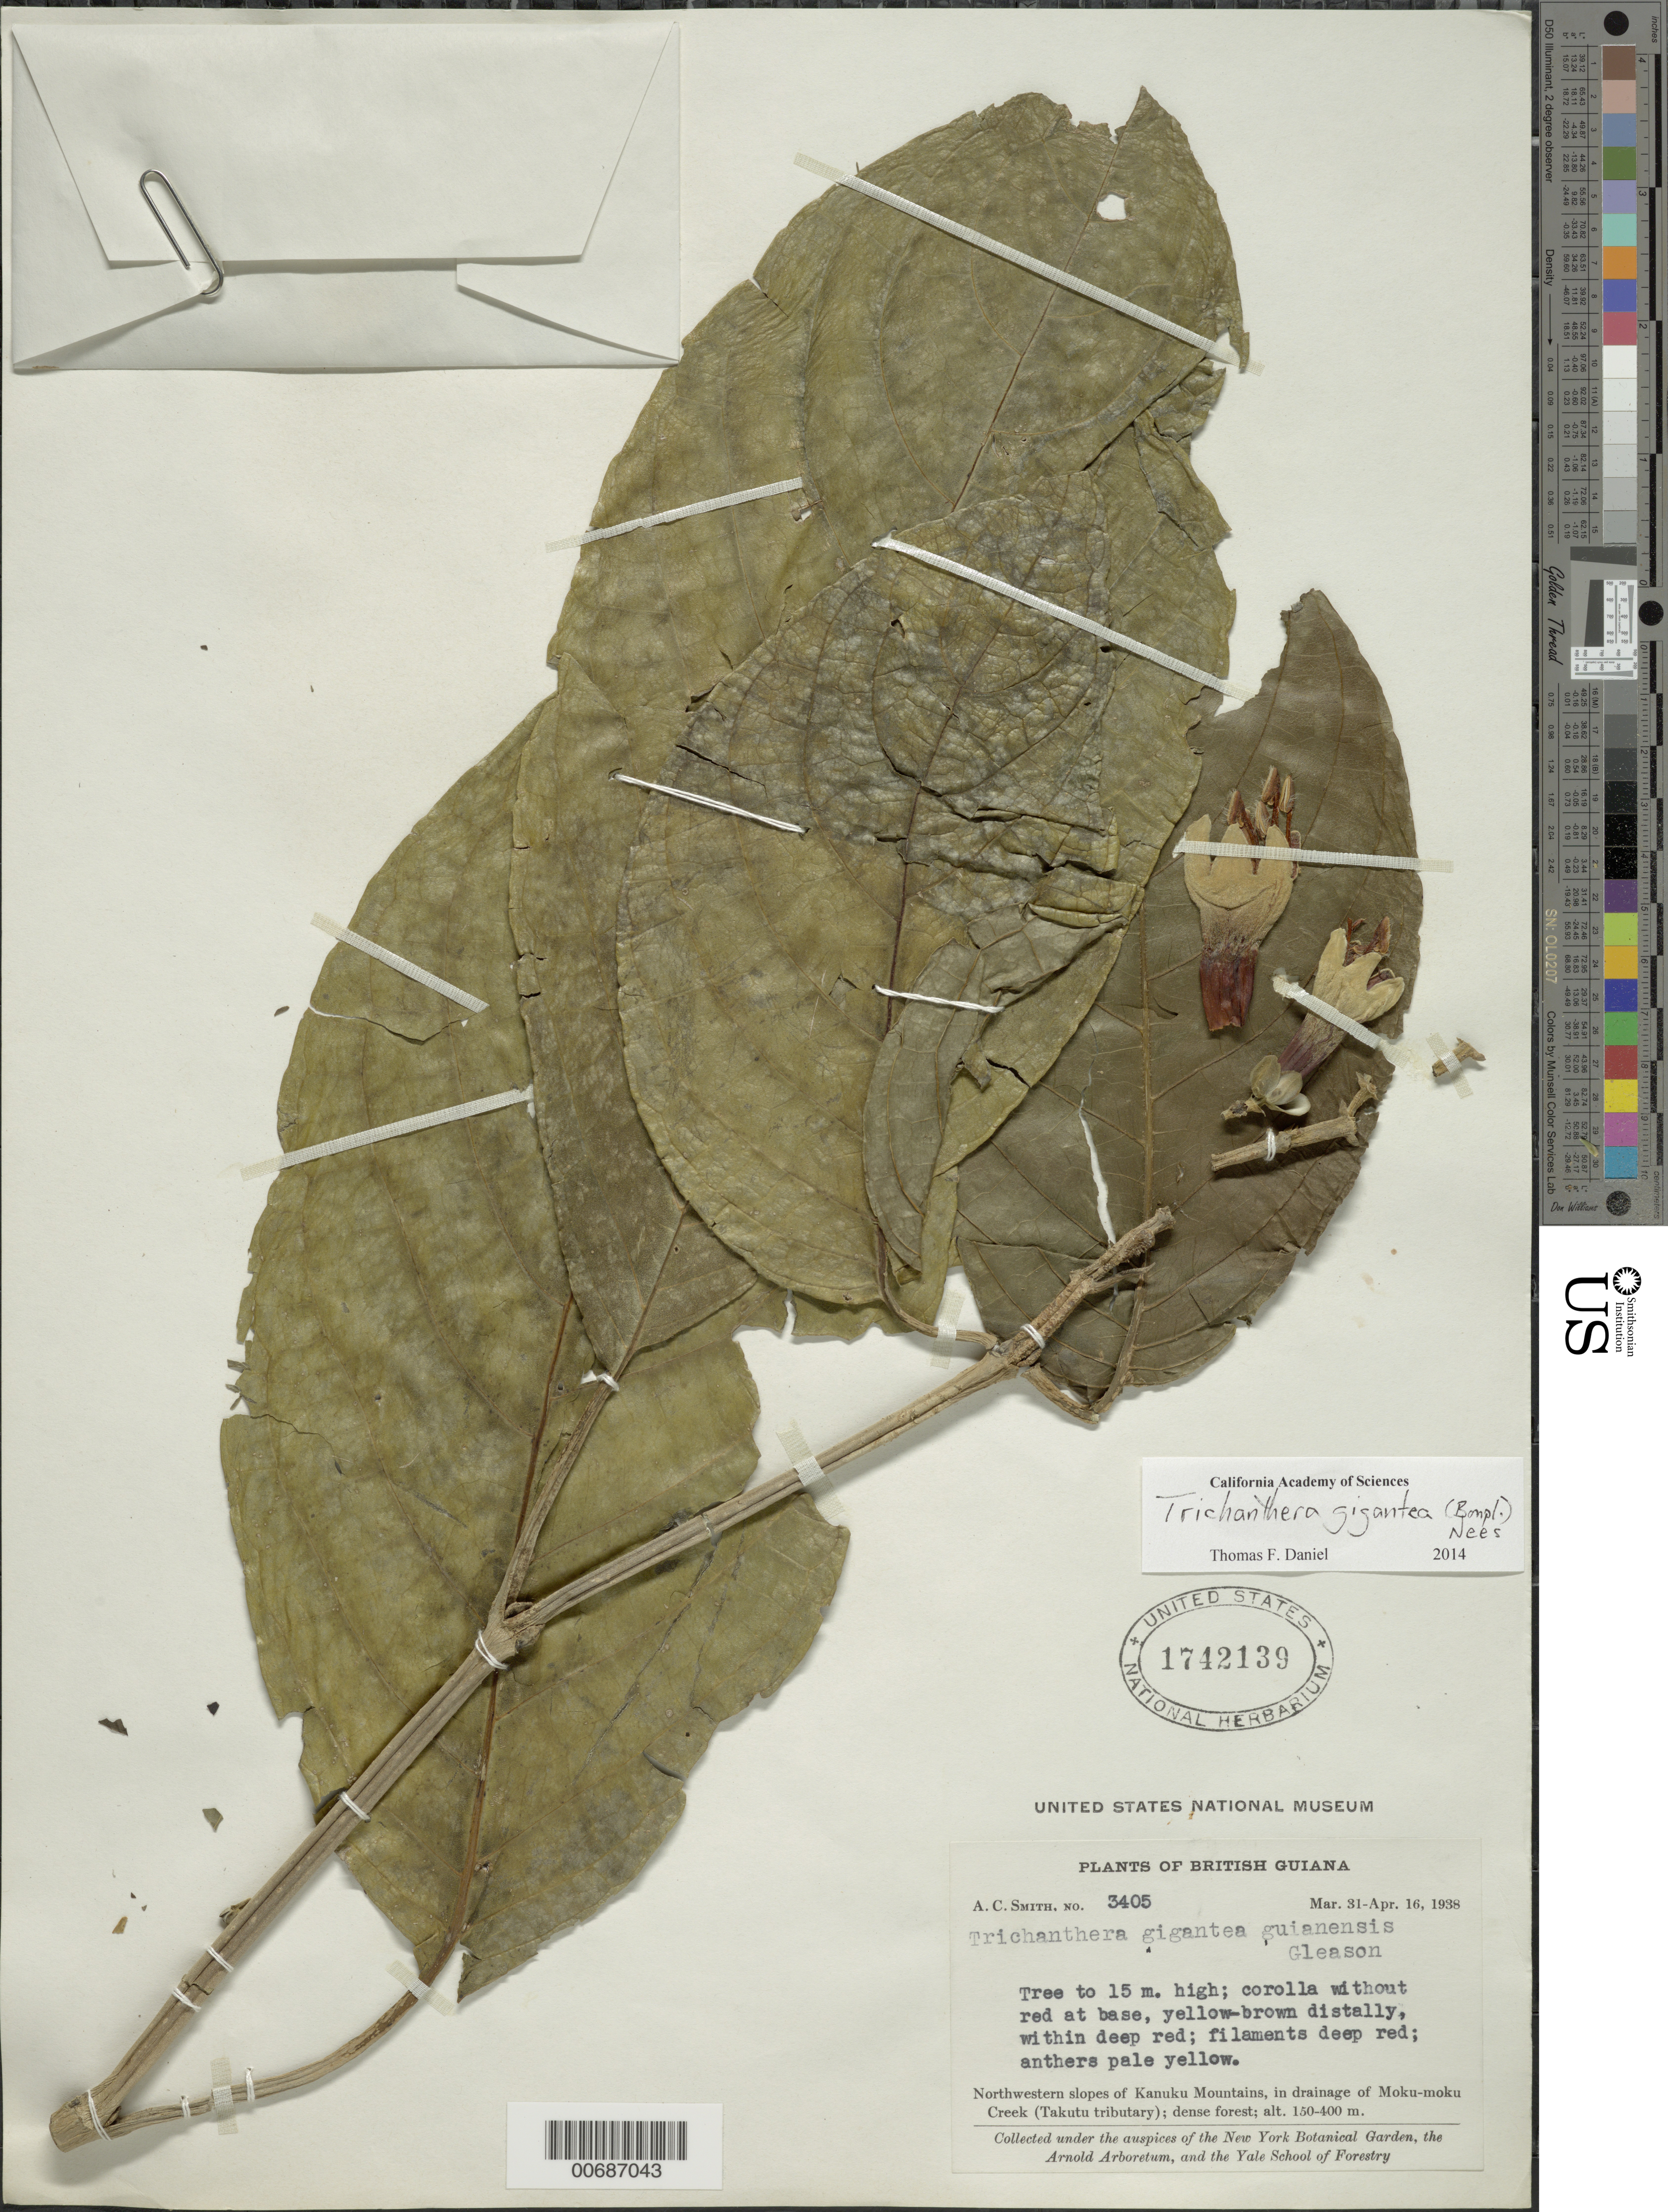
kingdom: Plantae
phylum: Tracheophyta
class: Magnoliopsida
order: Lamiales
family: Acanthaceae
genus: Trichanthera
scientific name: Trichanthera gigantea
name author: (Bonpl.) Nees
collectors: A. C. Smith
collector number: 3405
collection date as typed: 31-Mar-38 to 16-Apr-38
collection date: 1938-03-31/1938-04-16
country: Guyana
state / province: U. Takutu-U. Essequibo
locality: Kanuku Mts., NW slopes, in drainage of Moku-moku Creek (Takutu tributary)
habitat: Dense forest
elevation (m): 150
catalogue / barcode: US 1742139